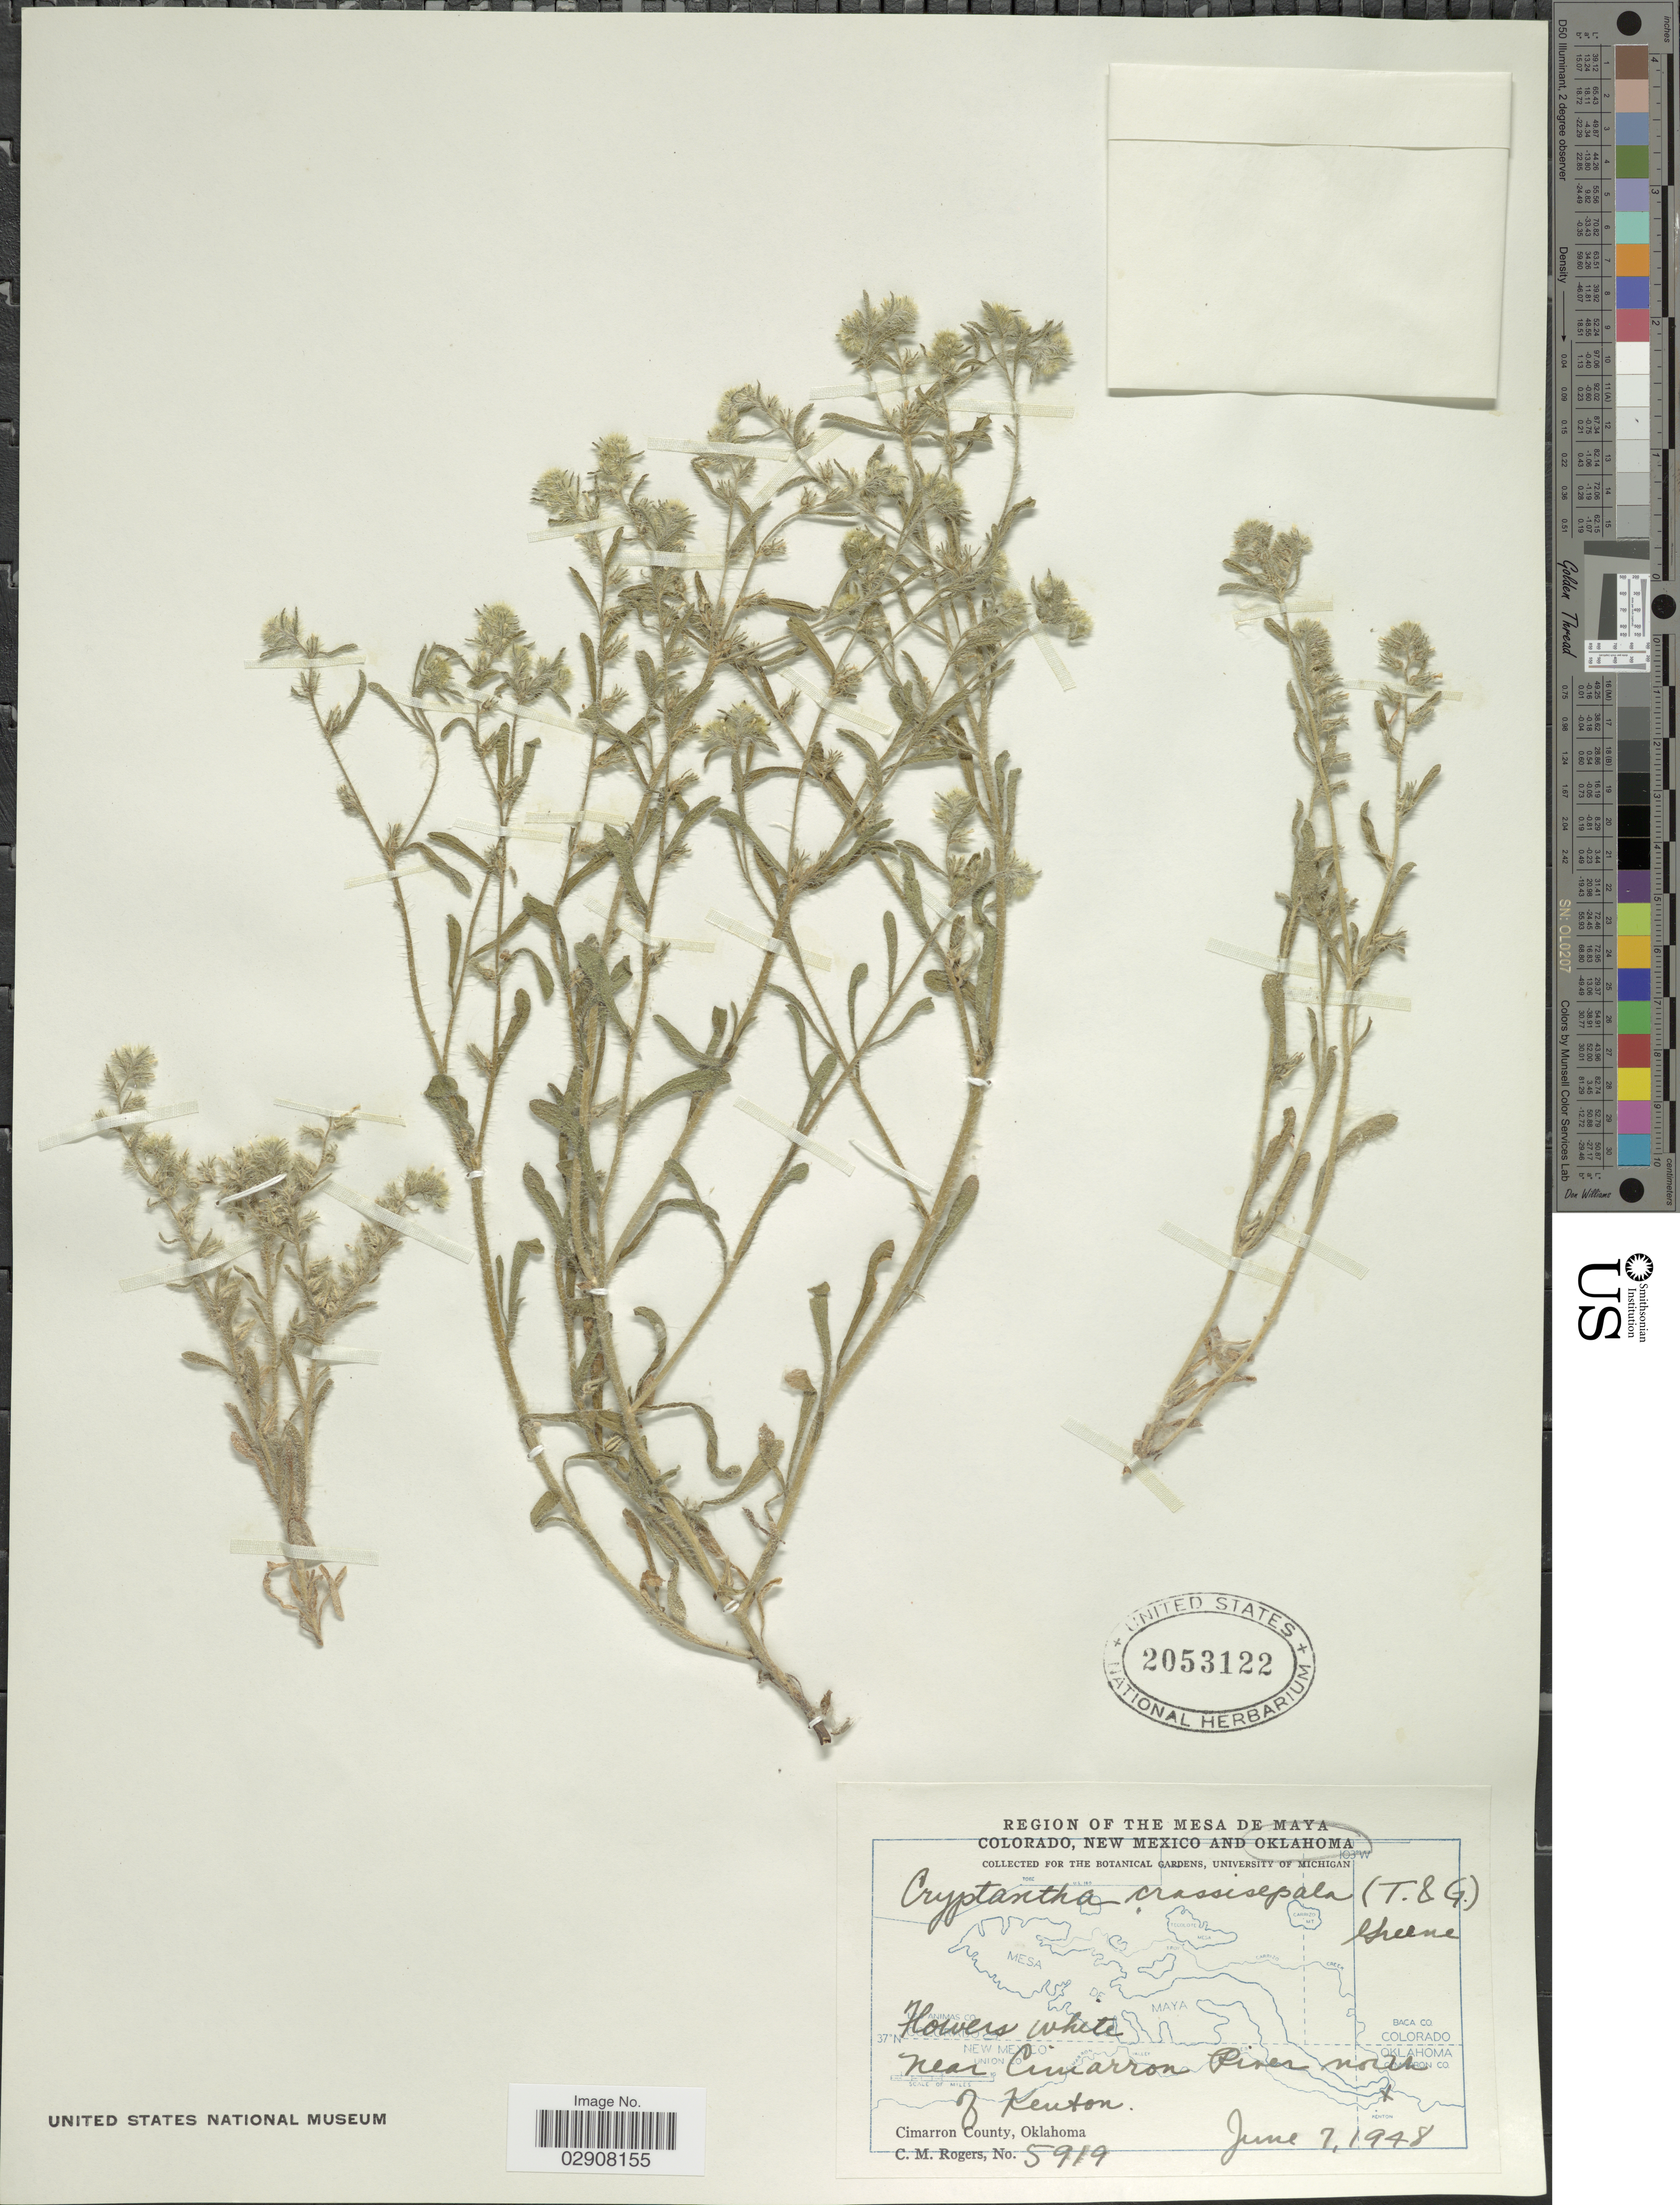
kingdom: Plantae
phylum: Tracheophyta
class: Magnoliopsida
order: Boraginales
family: Boraginaceae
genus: Cryptantha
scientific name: Cryptantha minima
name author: Rydb.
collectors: C. M. Rogers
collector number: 5919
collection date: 1948-06-07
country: United States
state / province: Oklahoma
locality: Region of the Mesa de Maya, Near Cimarron River north of Kenton, Cimarron County.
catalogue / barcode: US 2053122